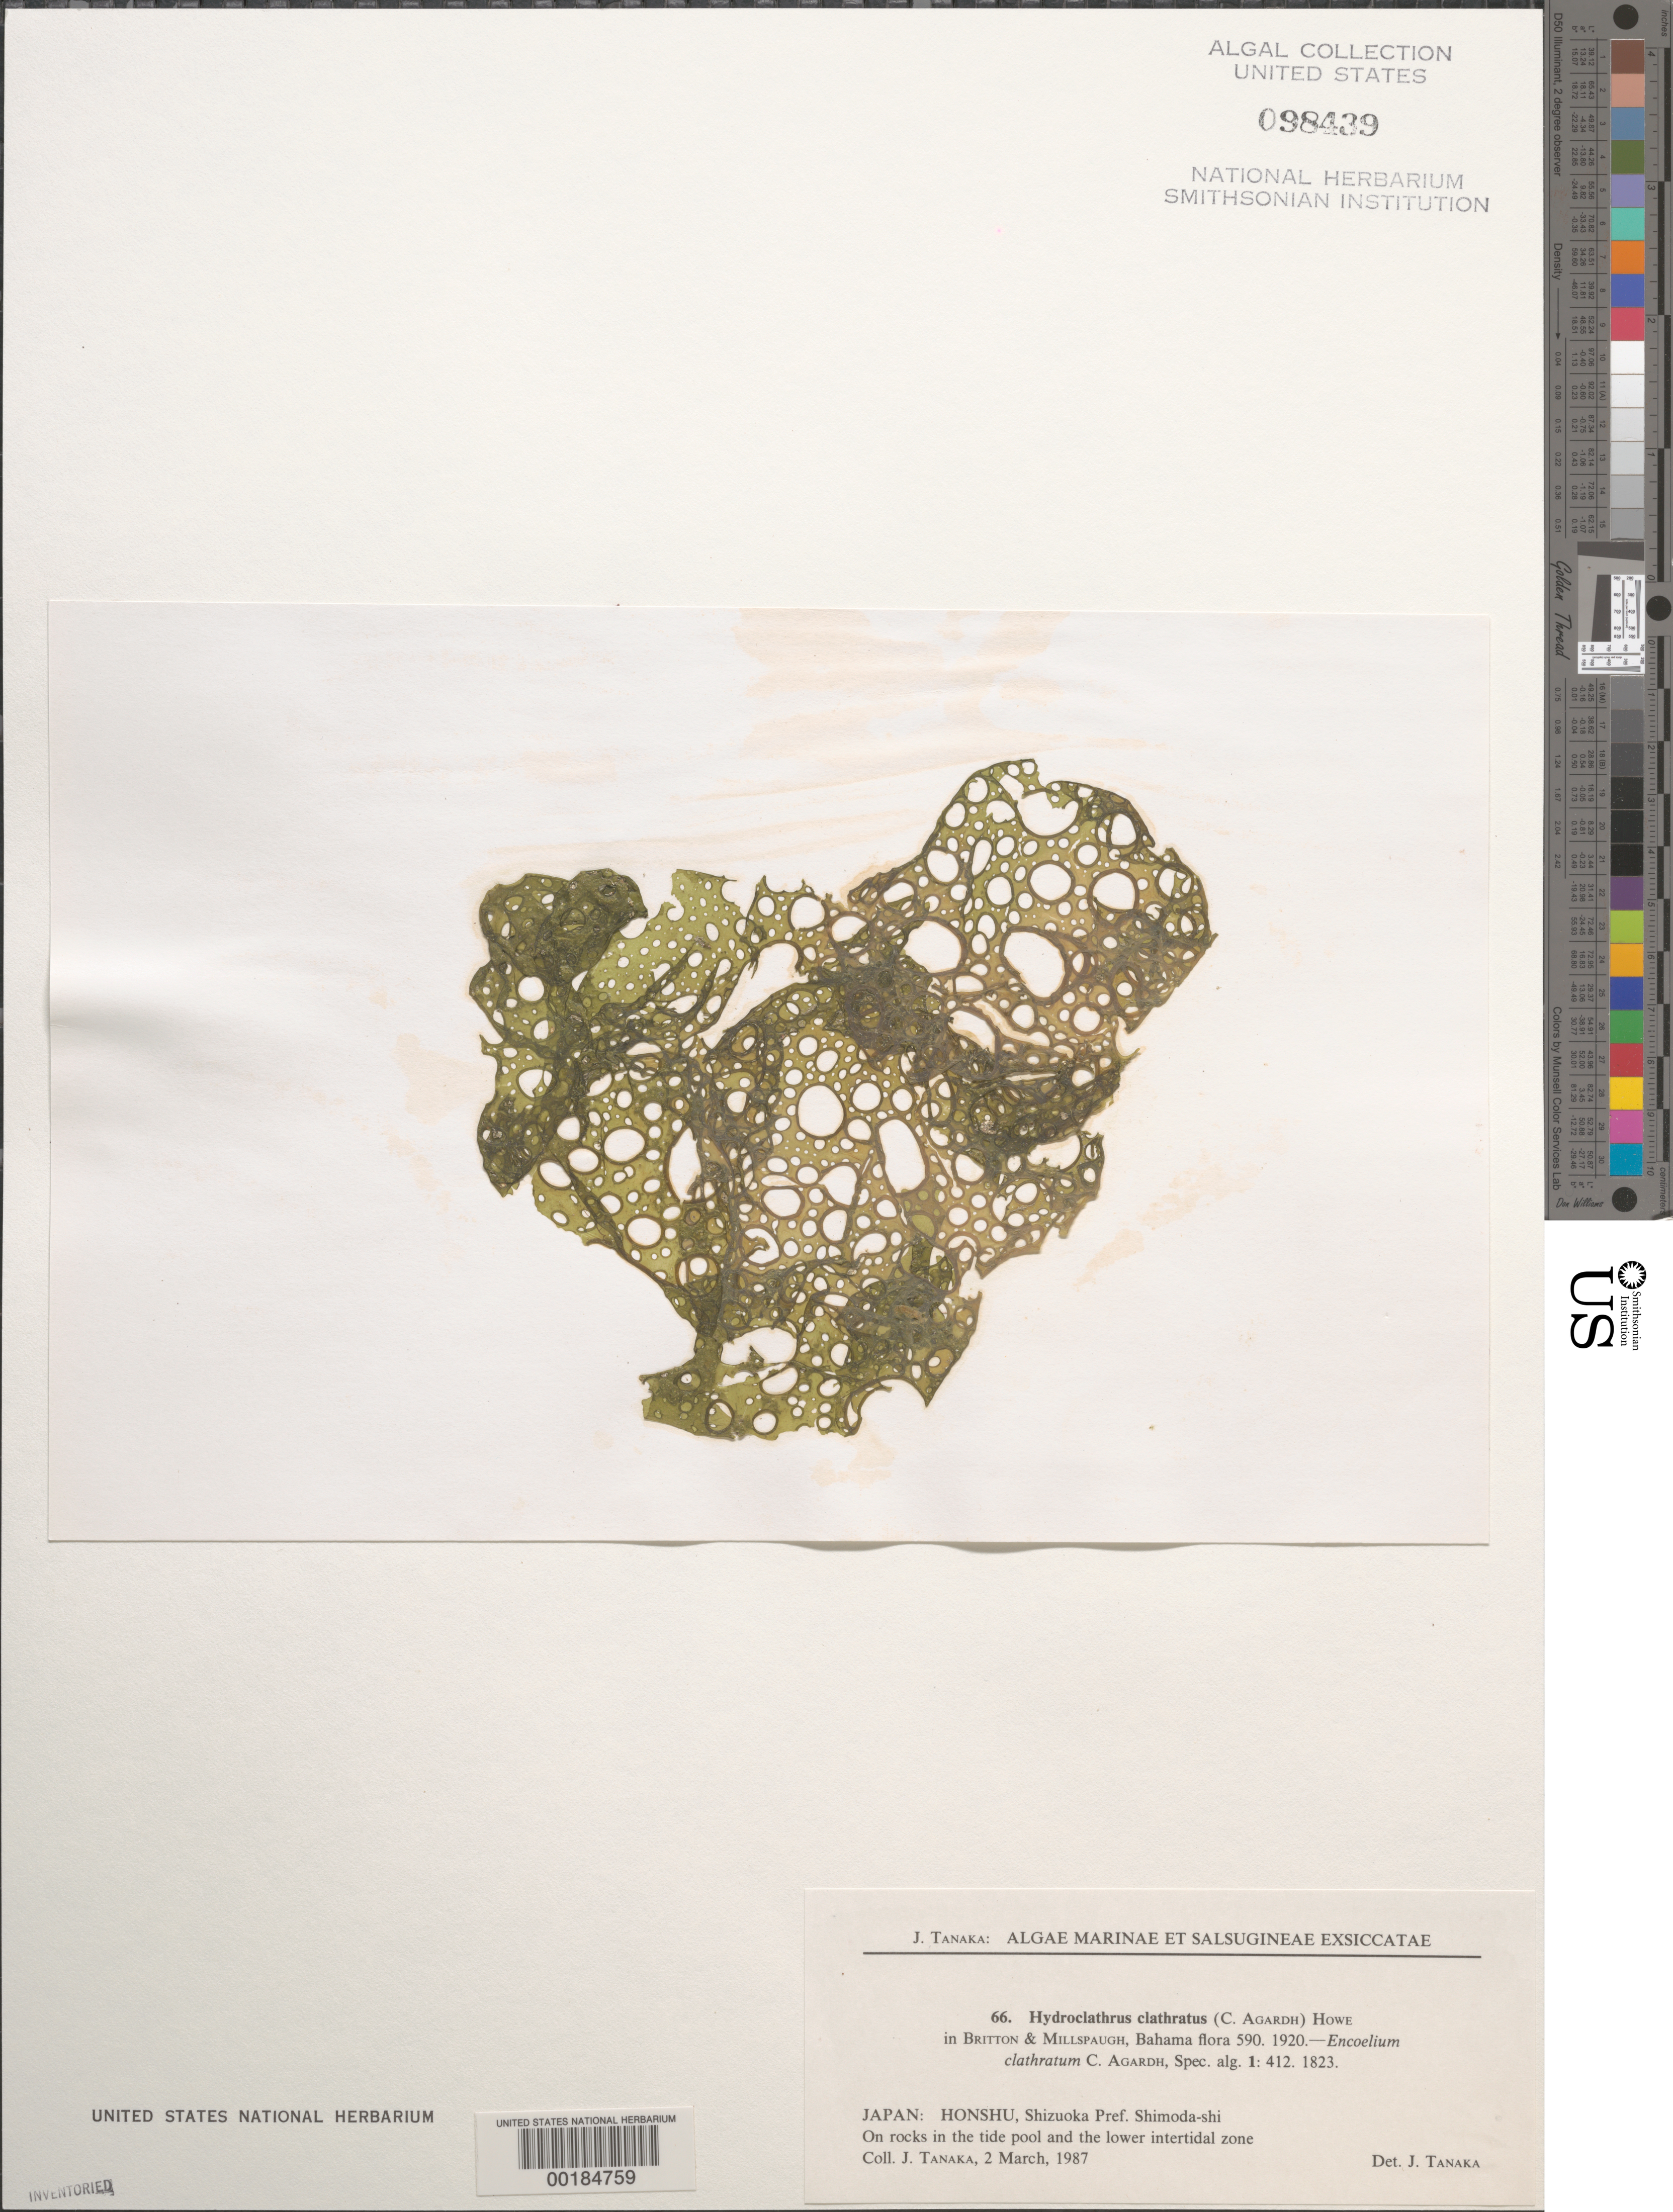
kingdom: Chromista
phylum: Ochrophyta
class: Phaeophyceae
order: Scytosiphonales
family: Scytosiphonaceae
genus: Hydroclathrus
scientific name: Hydroclathrus clathratus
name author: (C. Agardh) M. Howe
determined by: Tanaka, J.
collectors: J. Tanaka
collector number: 66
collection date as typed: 02 Mar 1987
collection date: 1987-03-02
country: Japan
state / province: Sizuoka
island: Honshu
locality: Shimodi-shi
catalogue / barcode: US 98439